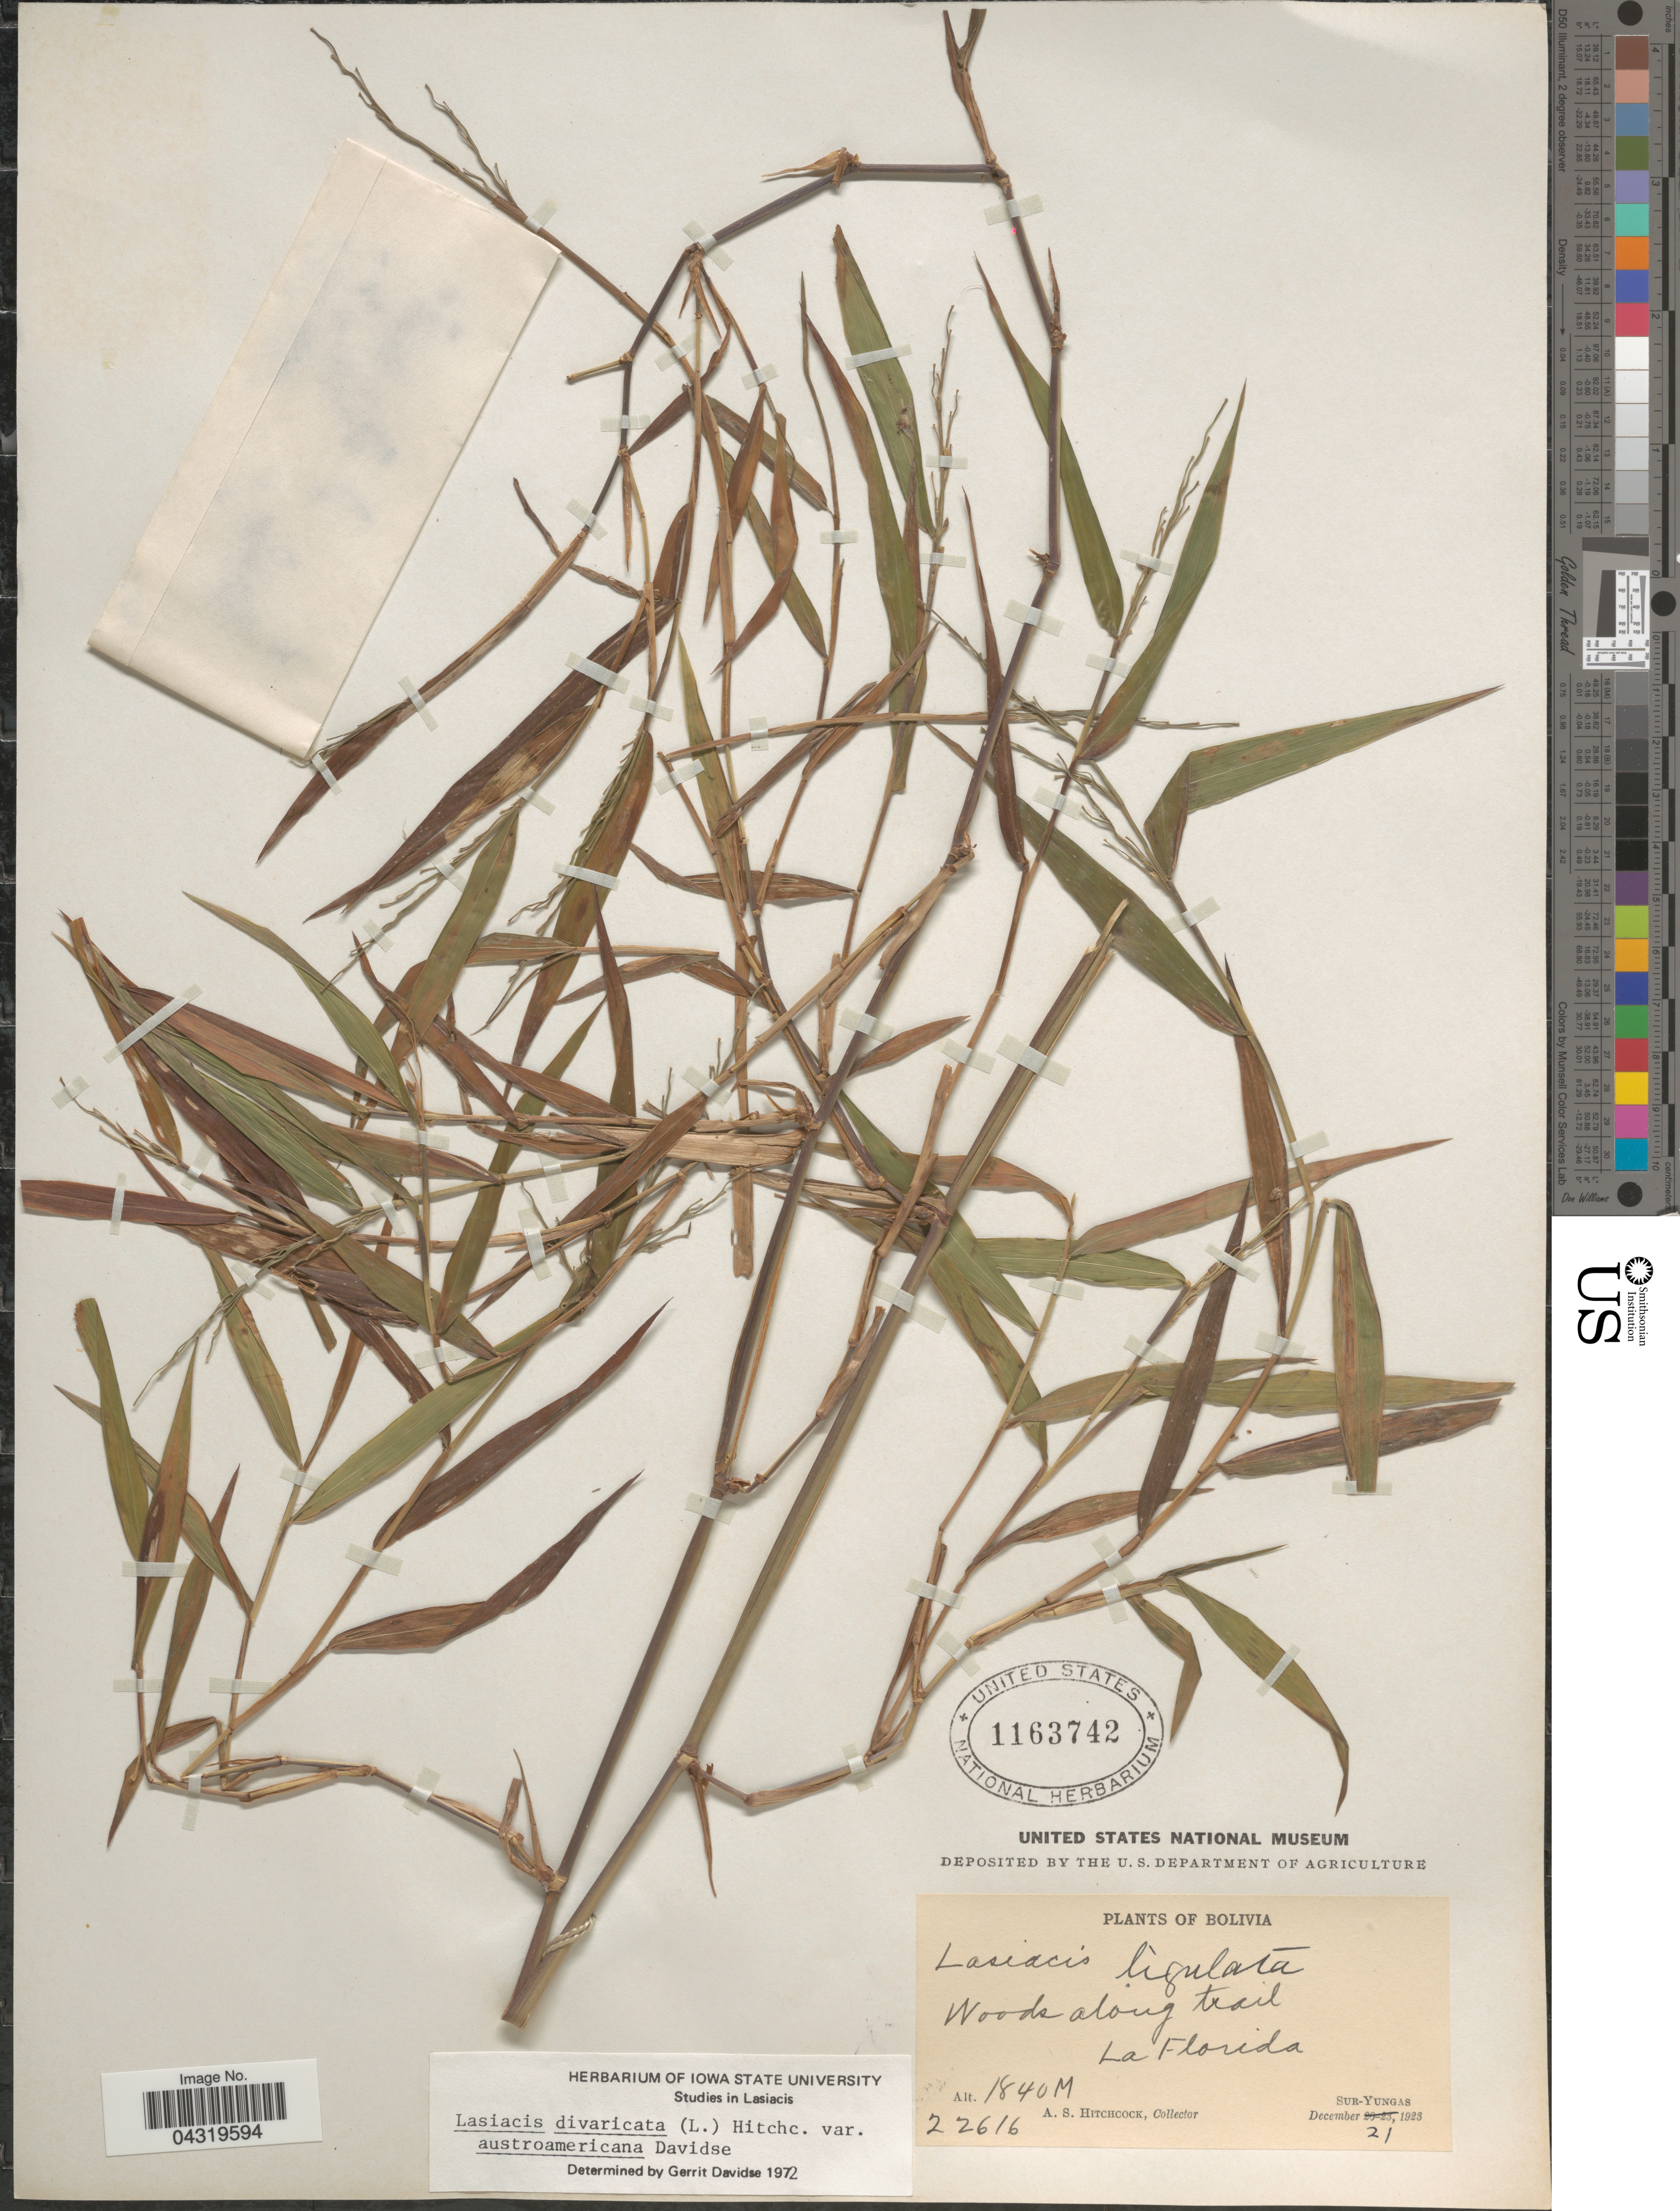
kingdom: Plantae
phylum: Tracheophyta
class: Liliopsida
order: Poales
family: Poaceae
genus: Lasiacis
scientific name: Lasiacis divaricata var. austroamericana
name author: Davidse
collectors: A. S. Hitchcock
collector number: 22616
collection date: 1928-12-21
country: Bolivia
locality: Woods along trail La Florida. Sur-Yungas.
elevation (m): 1840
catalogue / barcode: US 1163742